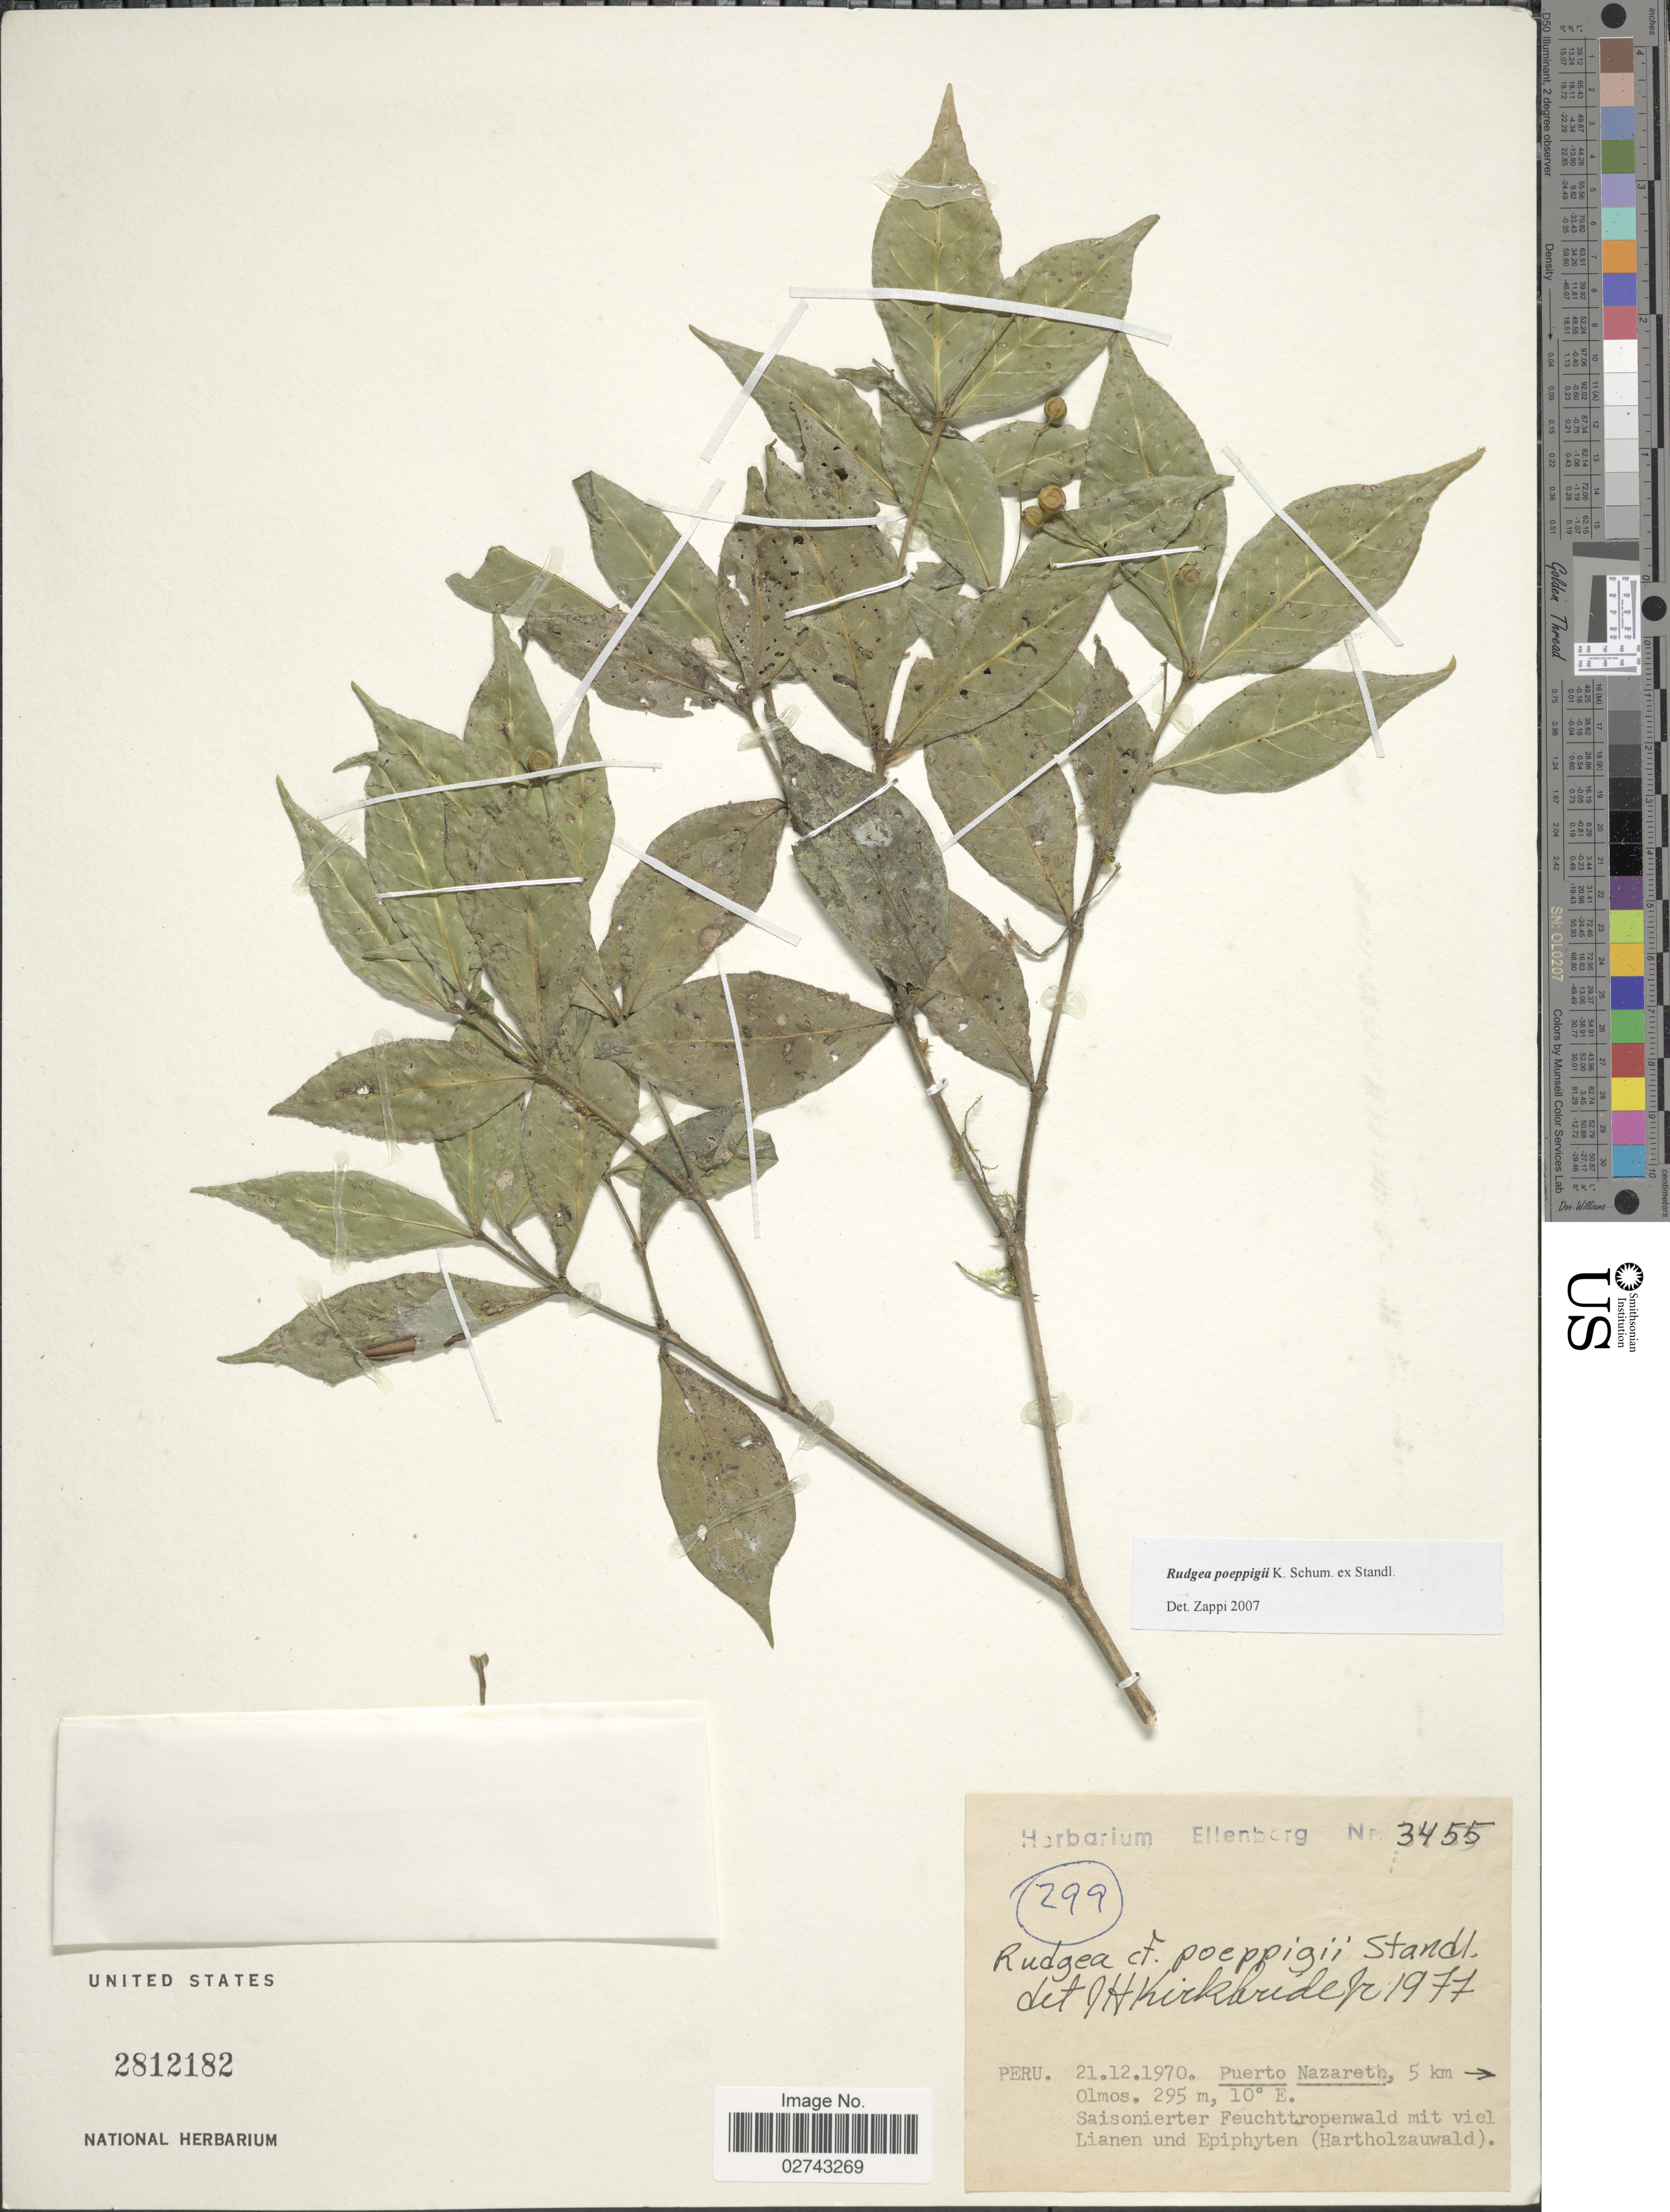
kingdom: Plantae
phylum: Tracheophyta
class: Magnoliopsida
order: Gentianales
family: Rubiaceae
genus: Rudgea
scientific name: Rudgea poeppigii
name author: Schum.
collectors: Ex herb. Ellenberg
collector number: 3455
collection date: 1970-12-21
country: Peru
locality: Puerto Nazareth, 5 km, Olmos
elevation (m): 295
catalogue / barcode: US 2812182